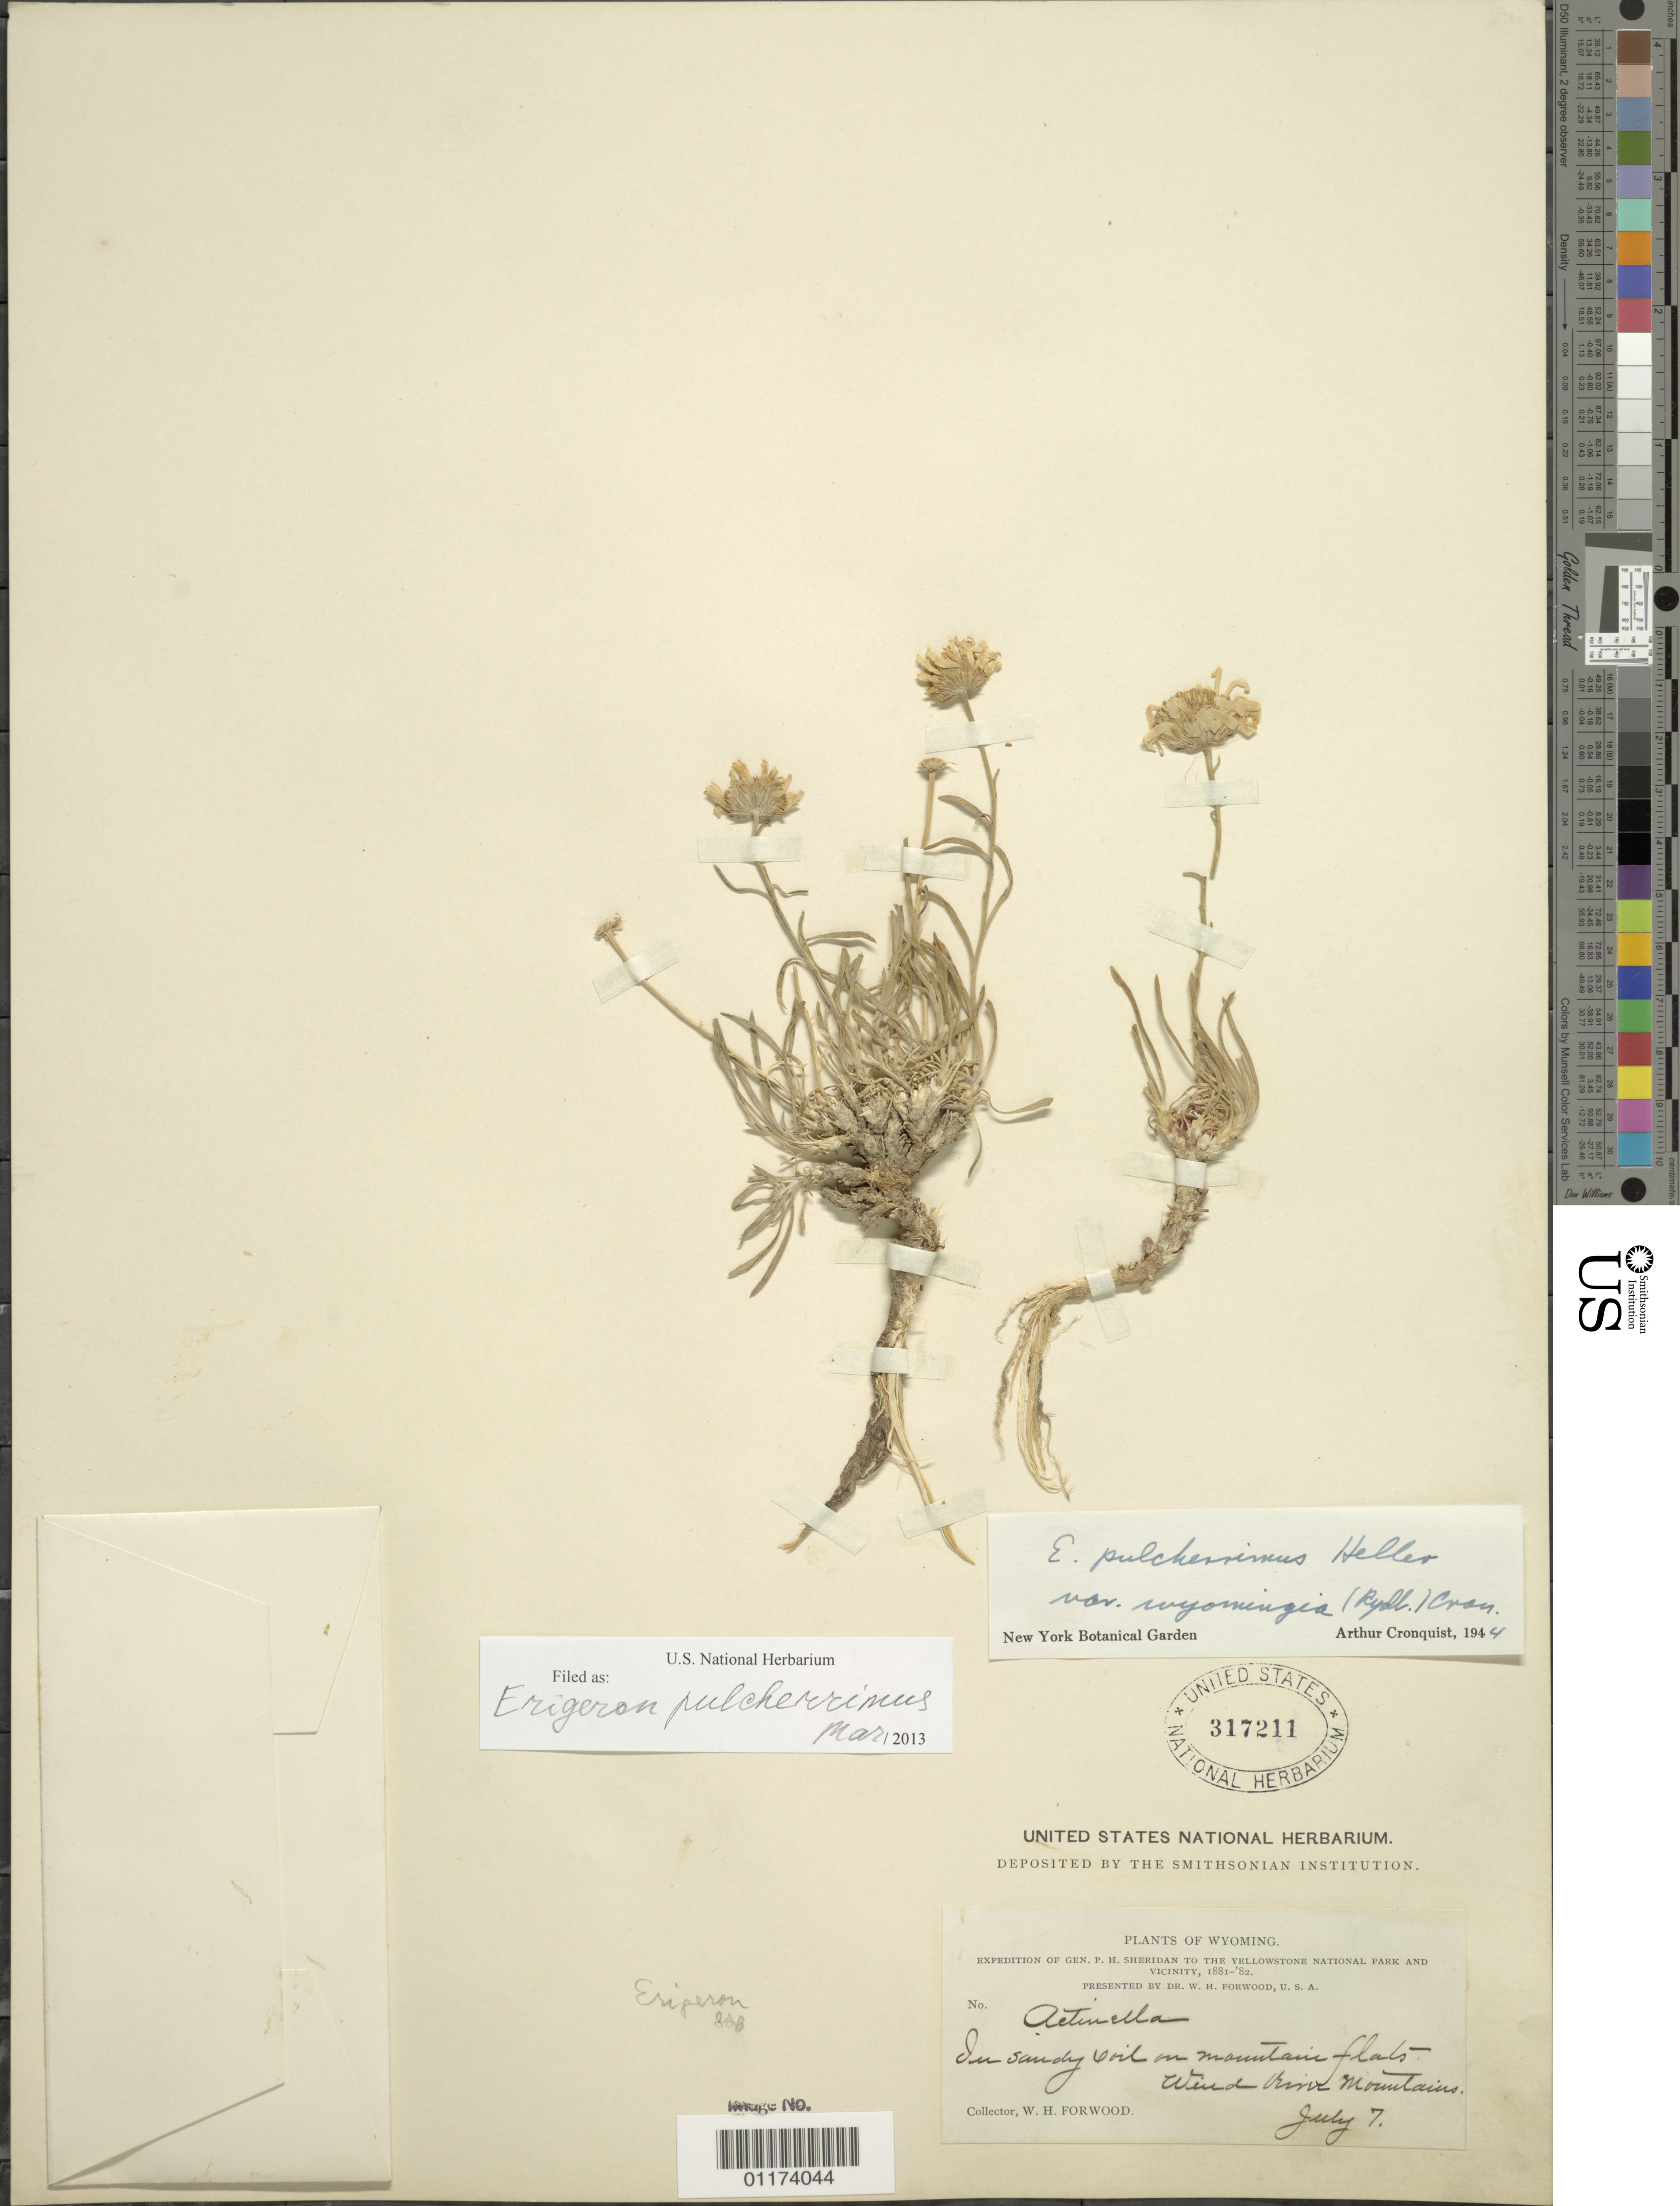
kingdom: Plantae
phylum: Tracheophyta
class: Magnoliopsida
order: Asterales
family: Asteraceae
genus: Erigeron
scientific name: Erigeron pulcherrimus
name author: A. Heller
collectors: W. Forwood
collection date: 1881-07-07/1882-07-07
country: United States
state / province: Wyoming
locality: Wind River Mts.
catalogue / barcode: US 317211